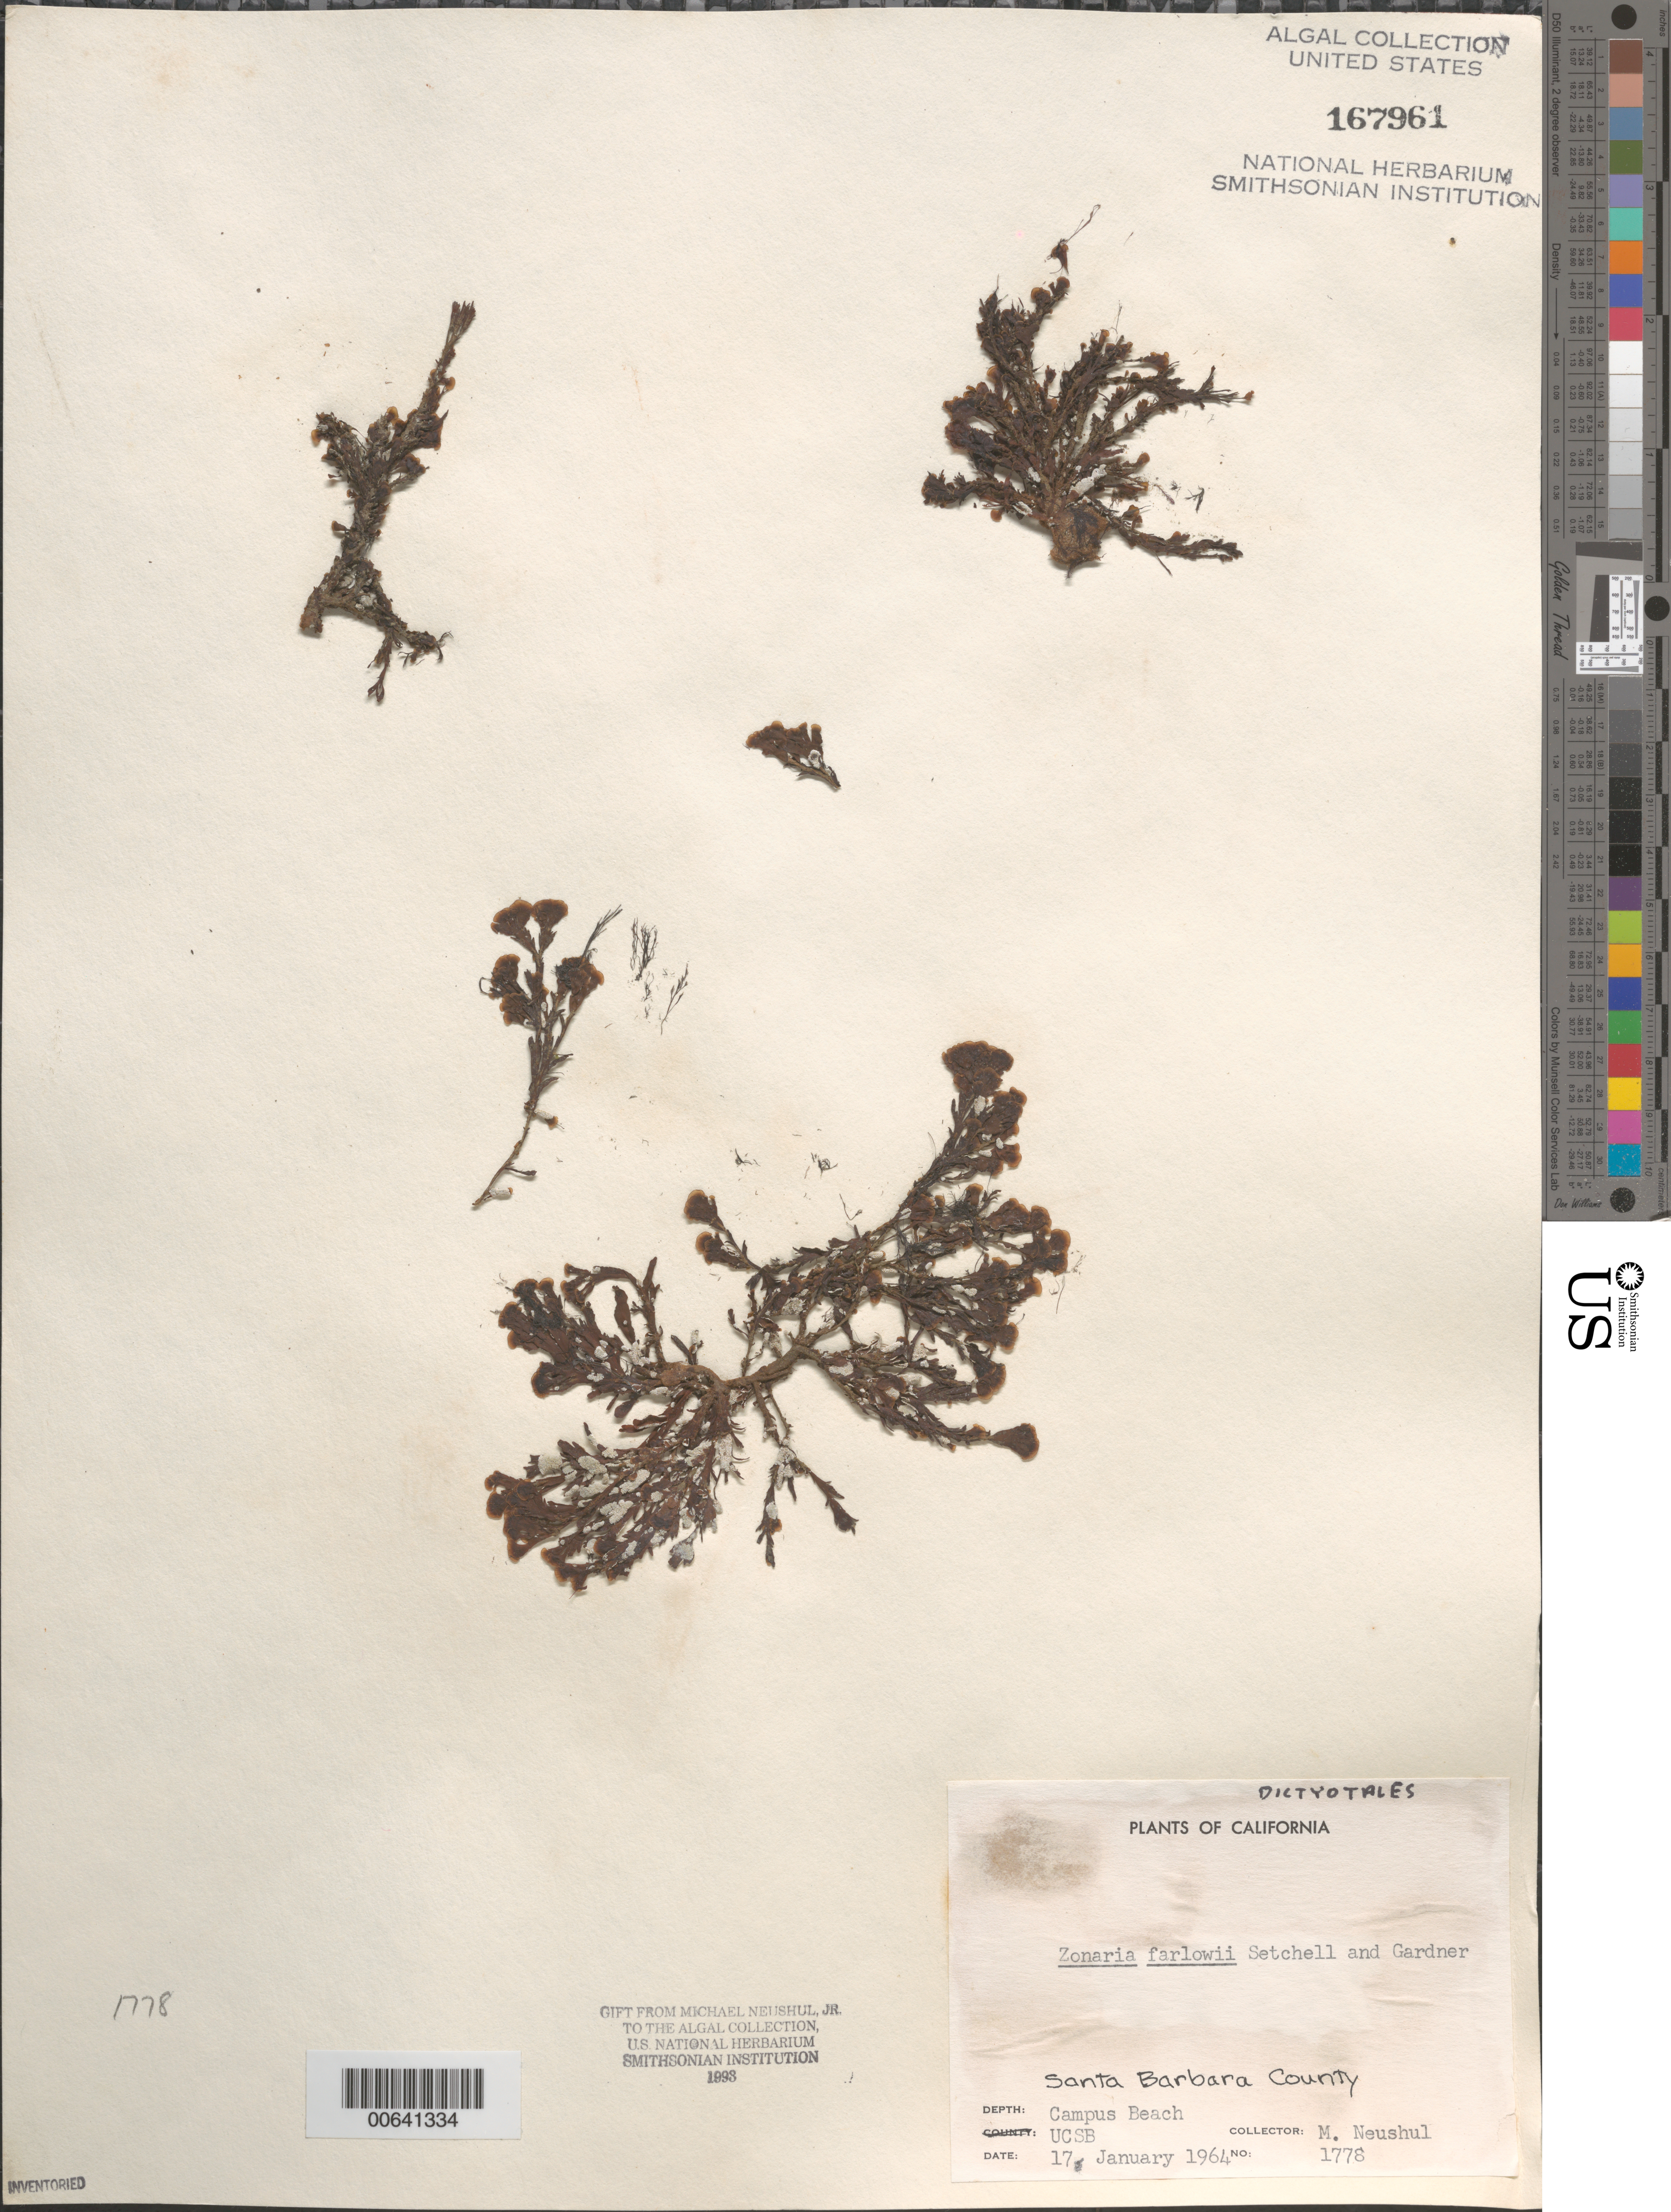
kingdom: Chromista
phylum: Ochrophyta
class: Phaeophyceae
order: Dictyotales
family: Dictyotaceae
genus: Zonaria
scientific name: Zonaria farlowii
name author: Setch. & N.L. Gardner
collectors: M. Neushul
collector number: Neushul 1778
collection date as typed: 17 Jan 1964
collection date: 1964-01-17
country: United States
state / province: California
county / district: Santa Barbara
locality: Campus Beach, University of California Santa Barbara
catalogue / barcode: US 167961